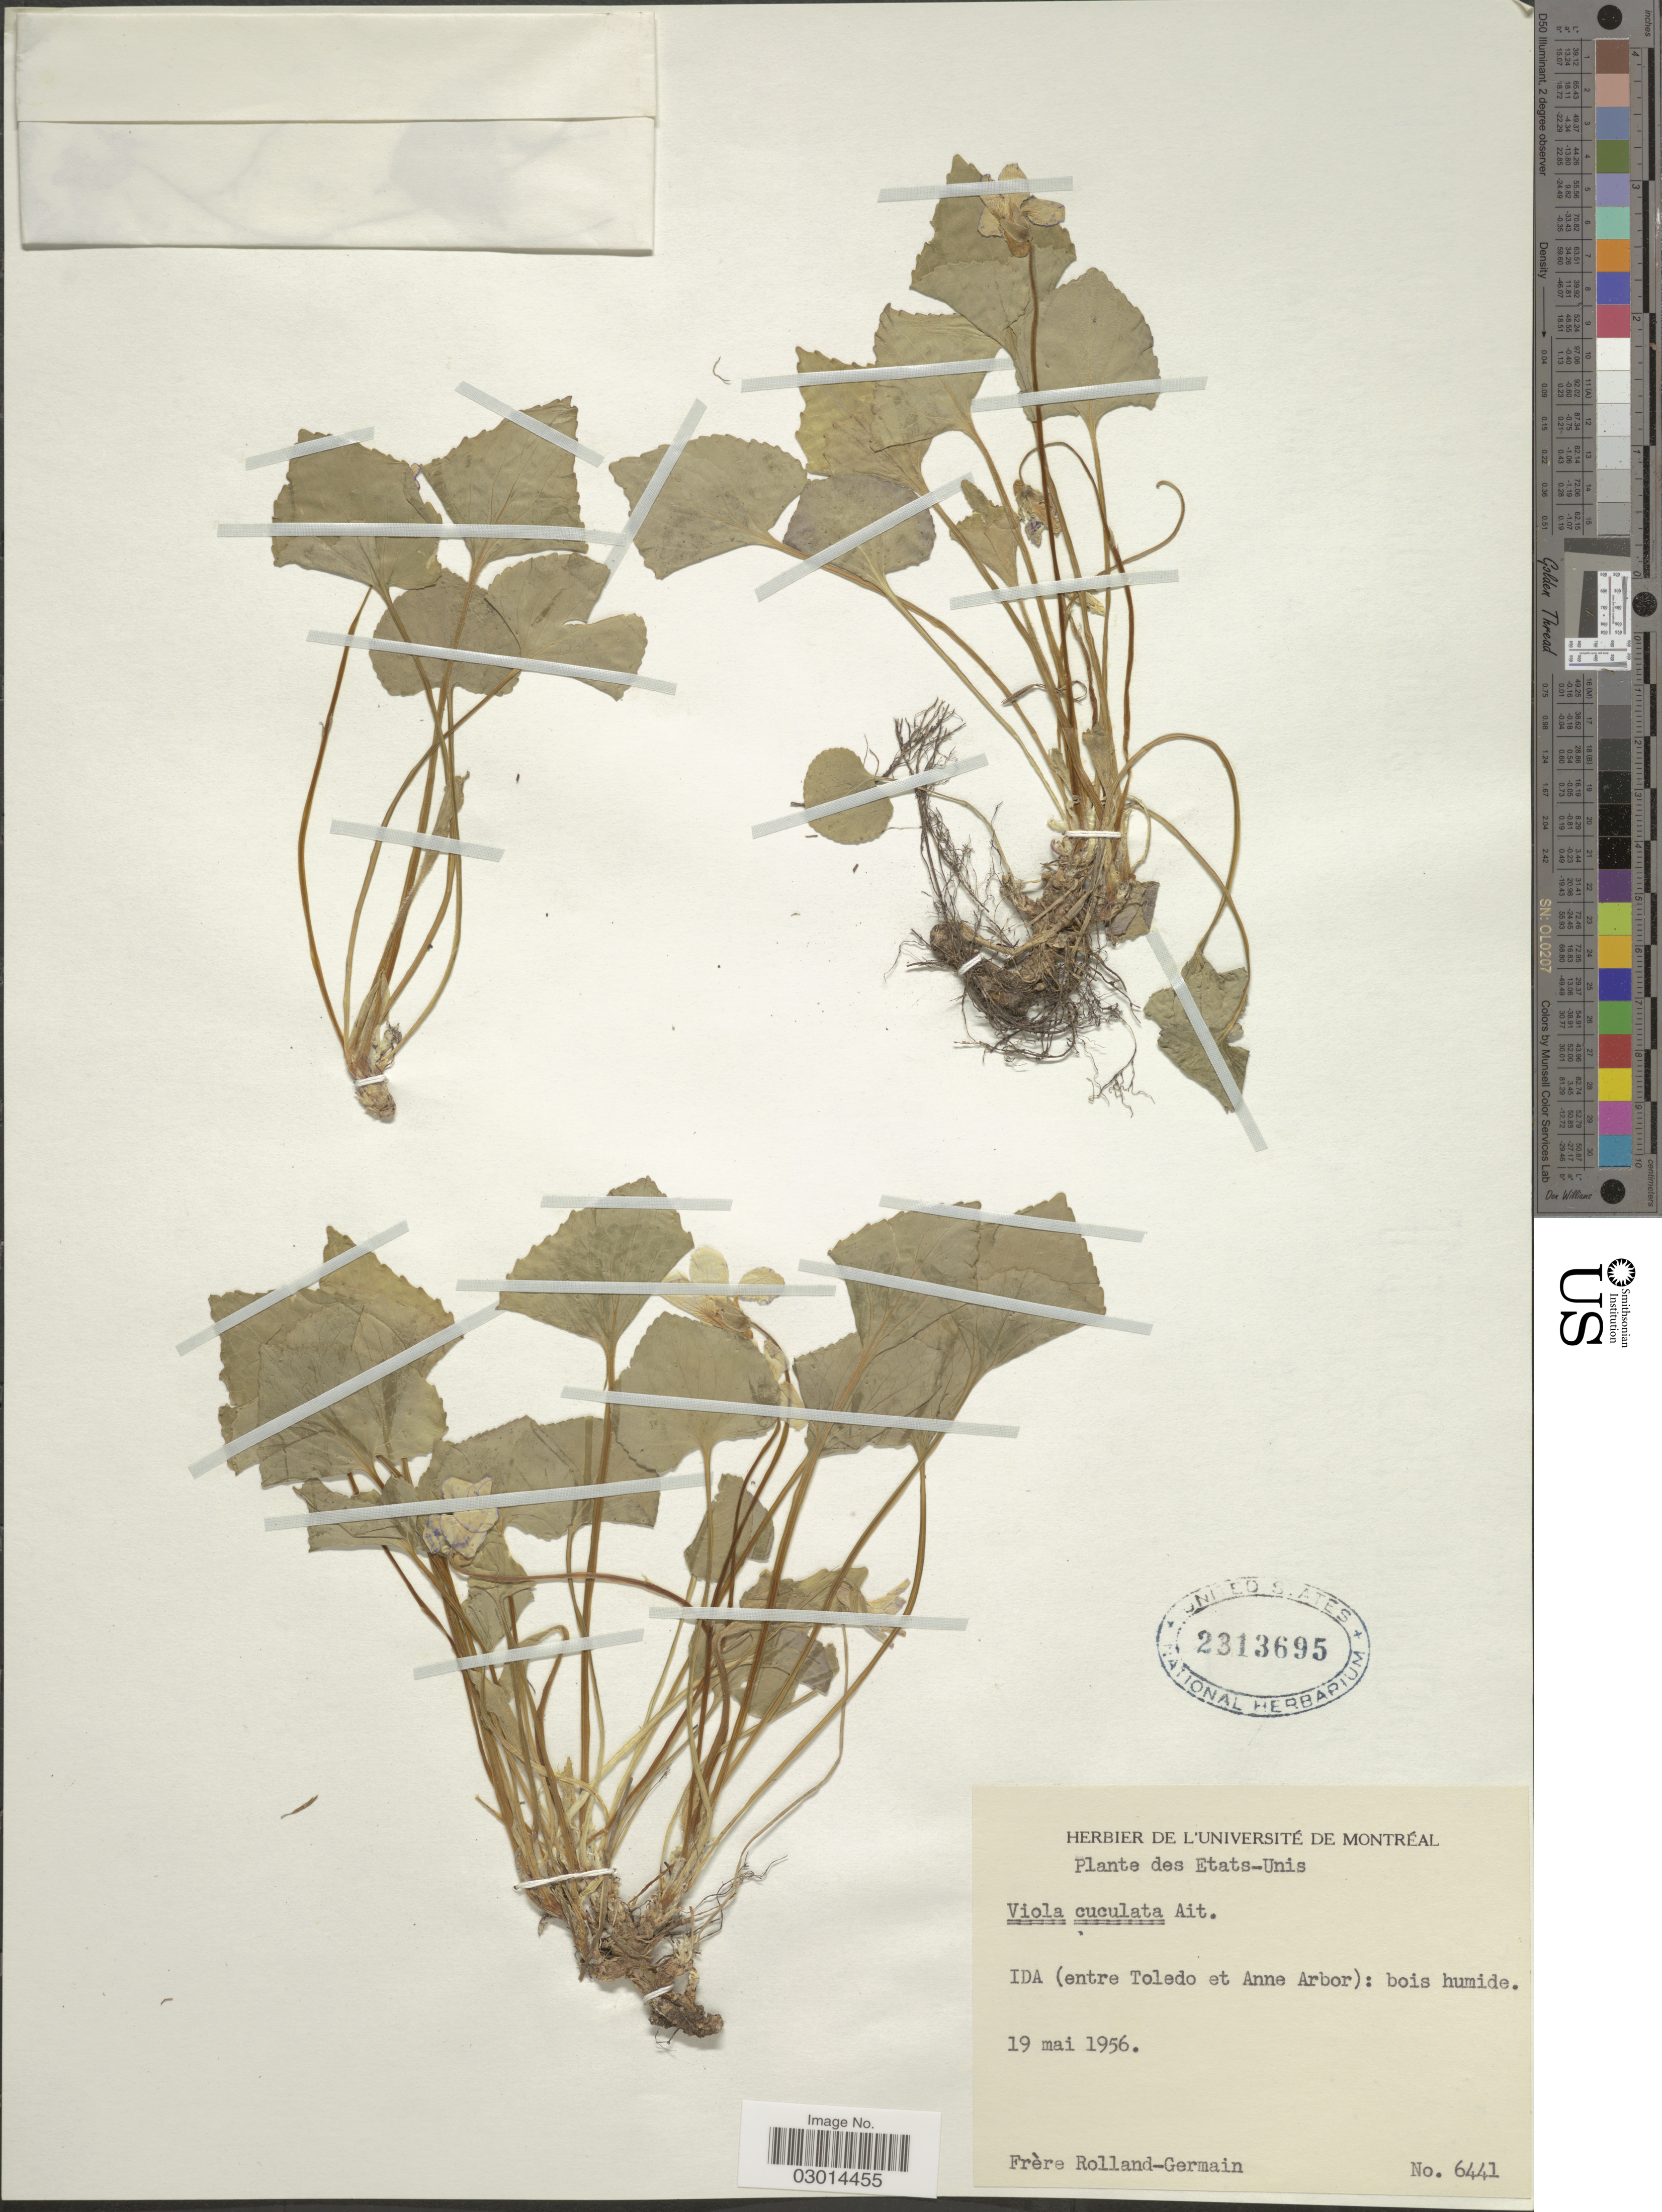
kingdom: Plantae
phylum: Tracheophyta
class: Magnoliopsida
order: Malpighiales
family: Violaceae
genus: Viola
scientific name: Viola cucullata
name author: Aiton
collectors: Rolland-Germain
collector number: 6441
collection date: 1956-05-19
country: United States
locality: Etats-Unis, IDA (entre Toledo et Anne Arbor).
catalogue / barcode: US 2313695